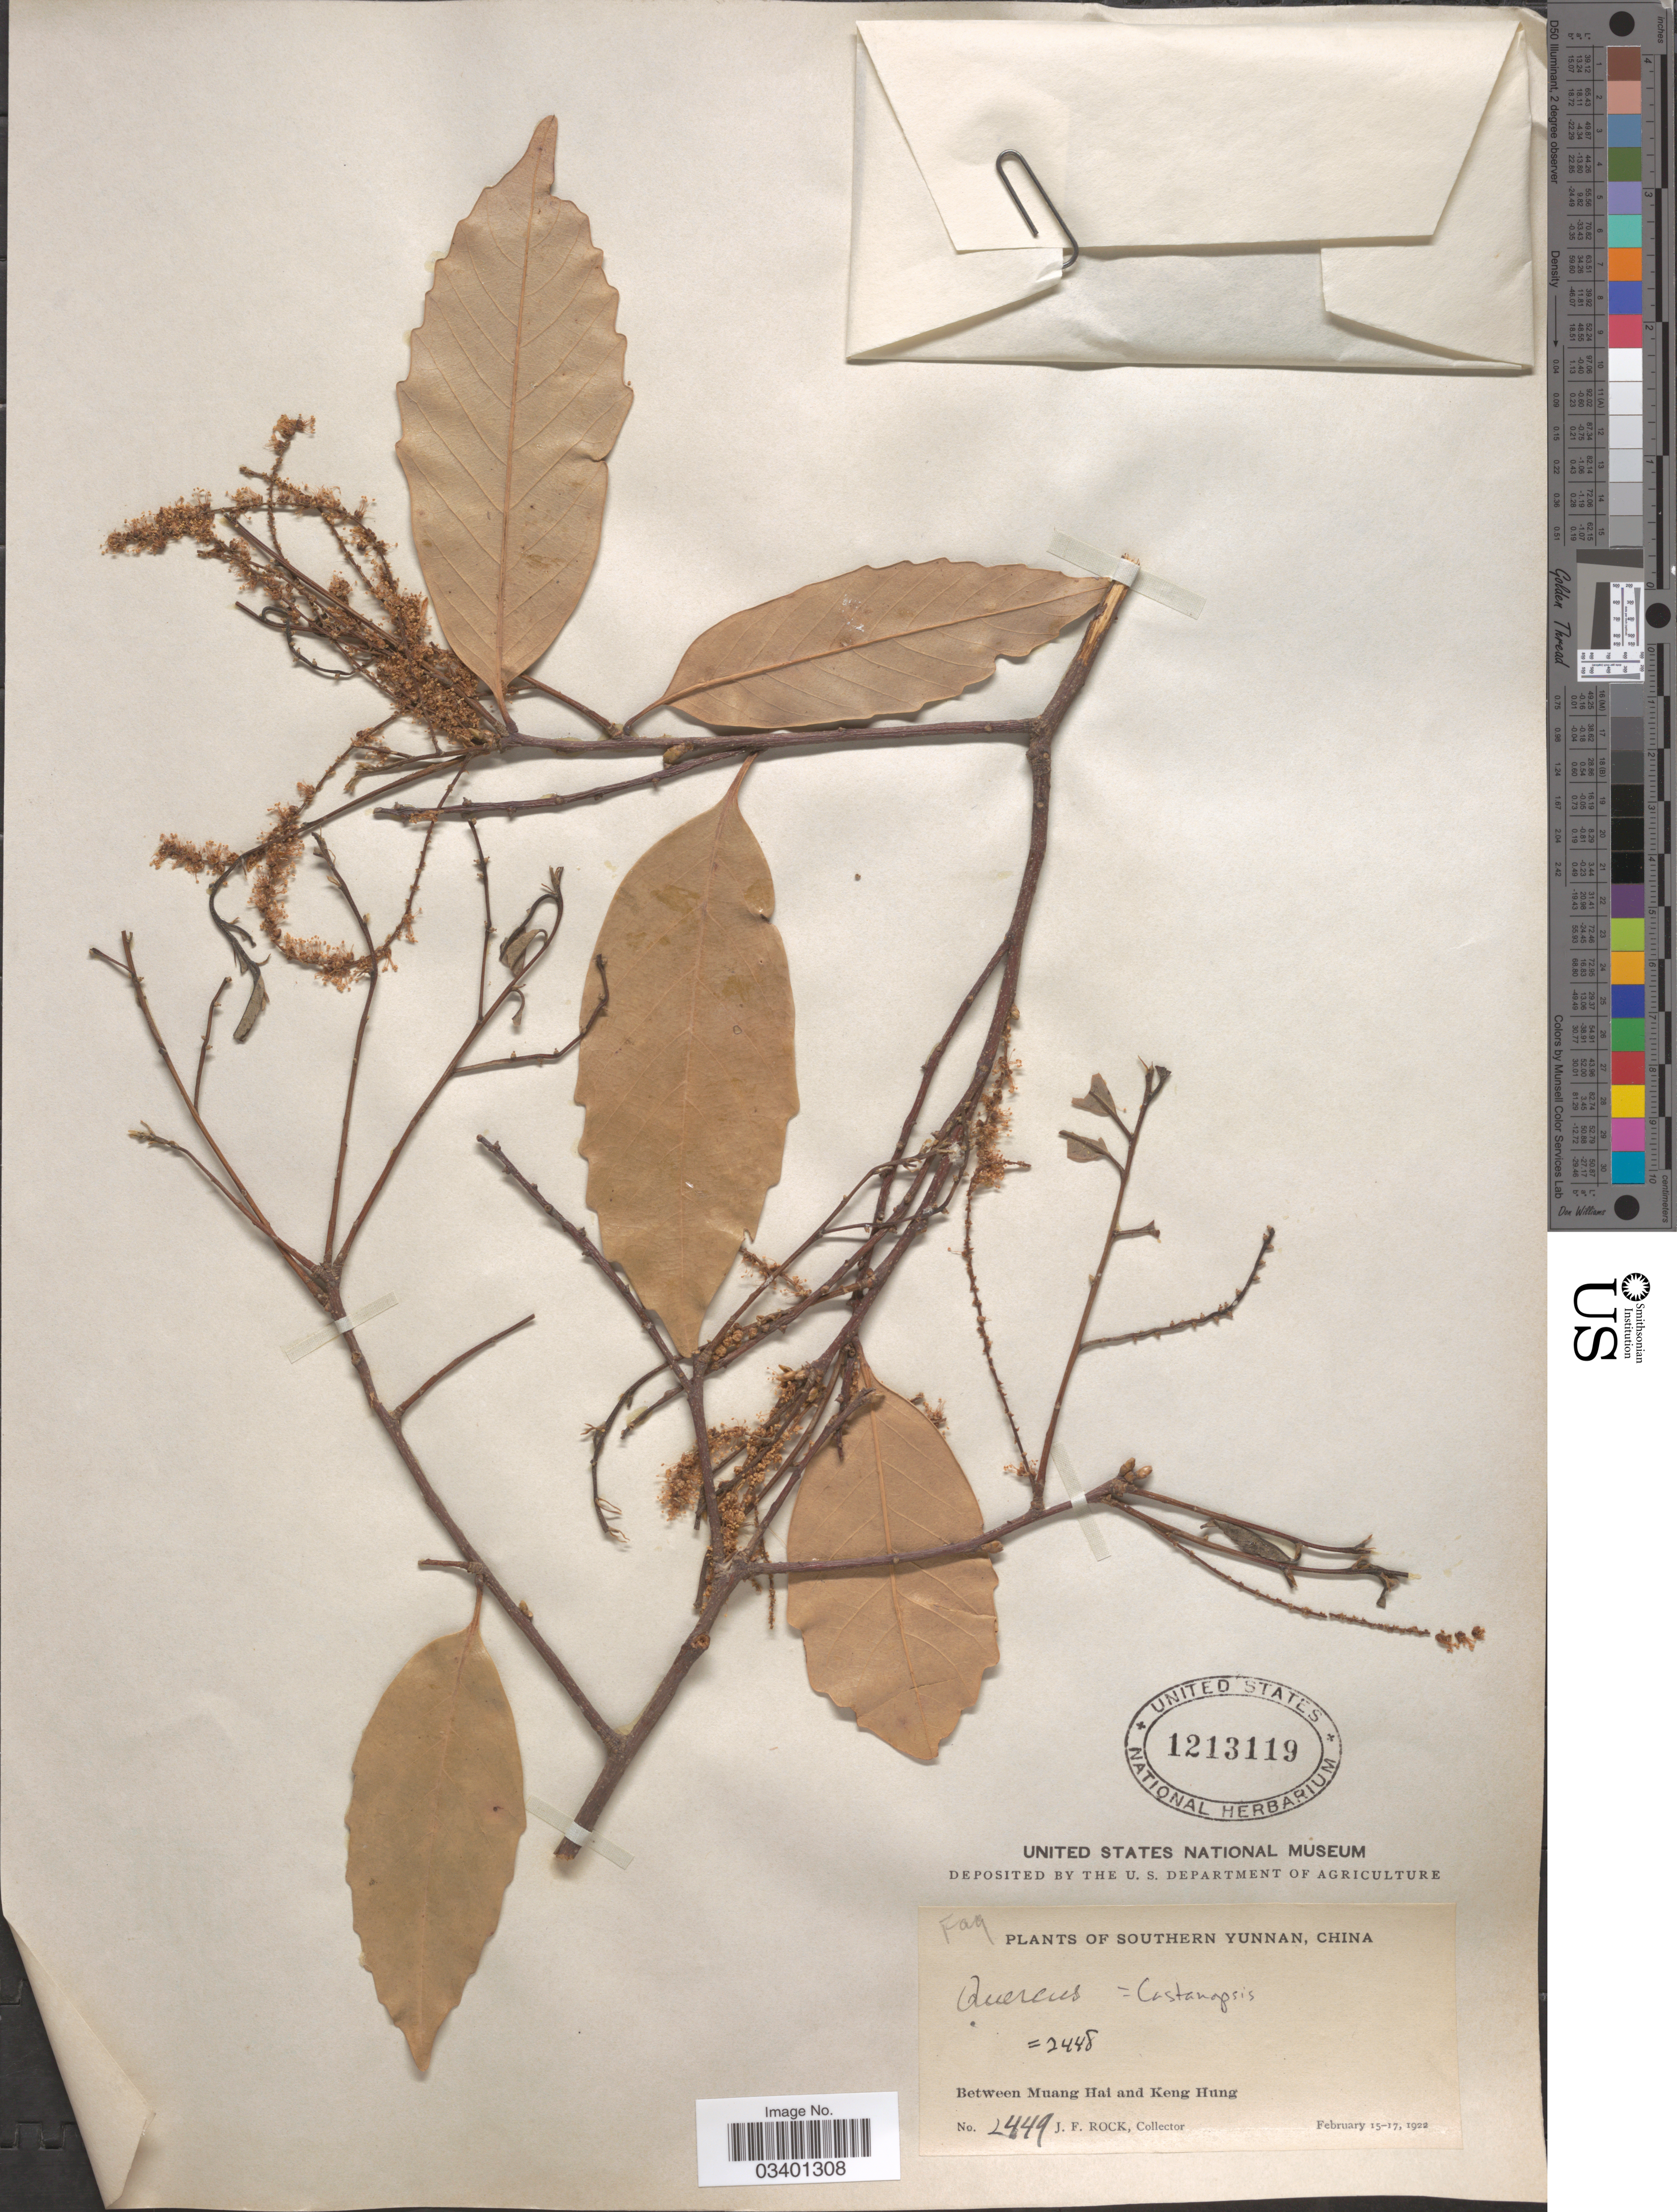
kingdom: Plantae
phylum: Tracheophyta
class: Magnoliopsida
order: Fagales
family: Fagaceae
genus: Castanopsis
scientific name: Castanopsis sp.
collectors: J. Rock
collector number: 2449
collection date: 1922-02-15/1922-02-17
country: China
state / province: Yunnan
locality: Southern Yunnan. Between Muang Hai and Keng Hung.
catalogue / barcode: US 1213119